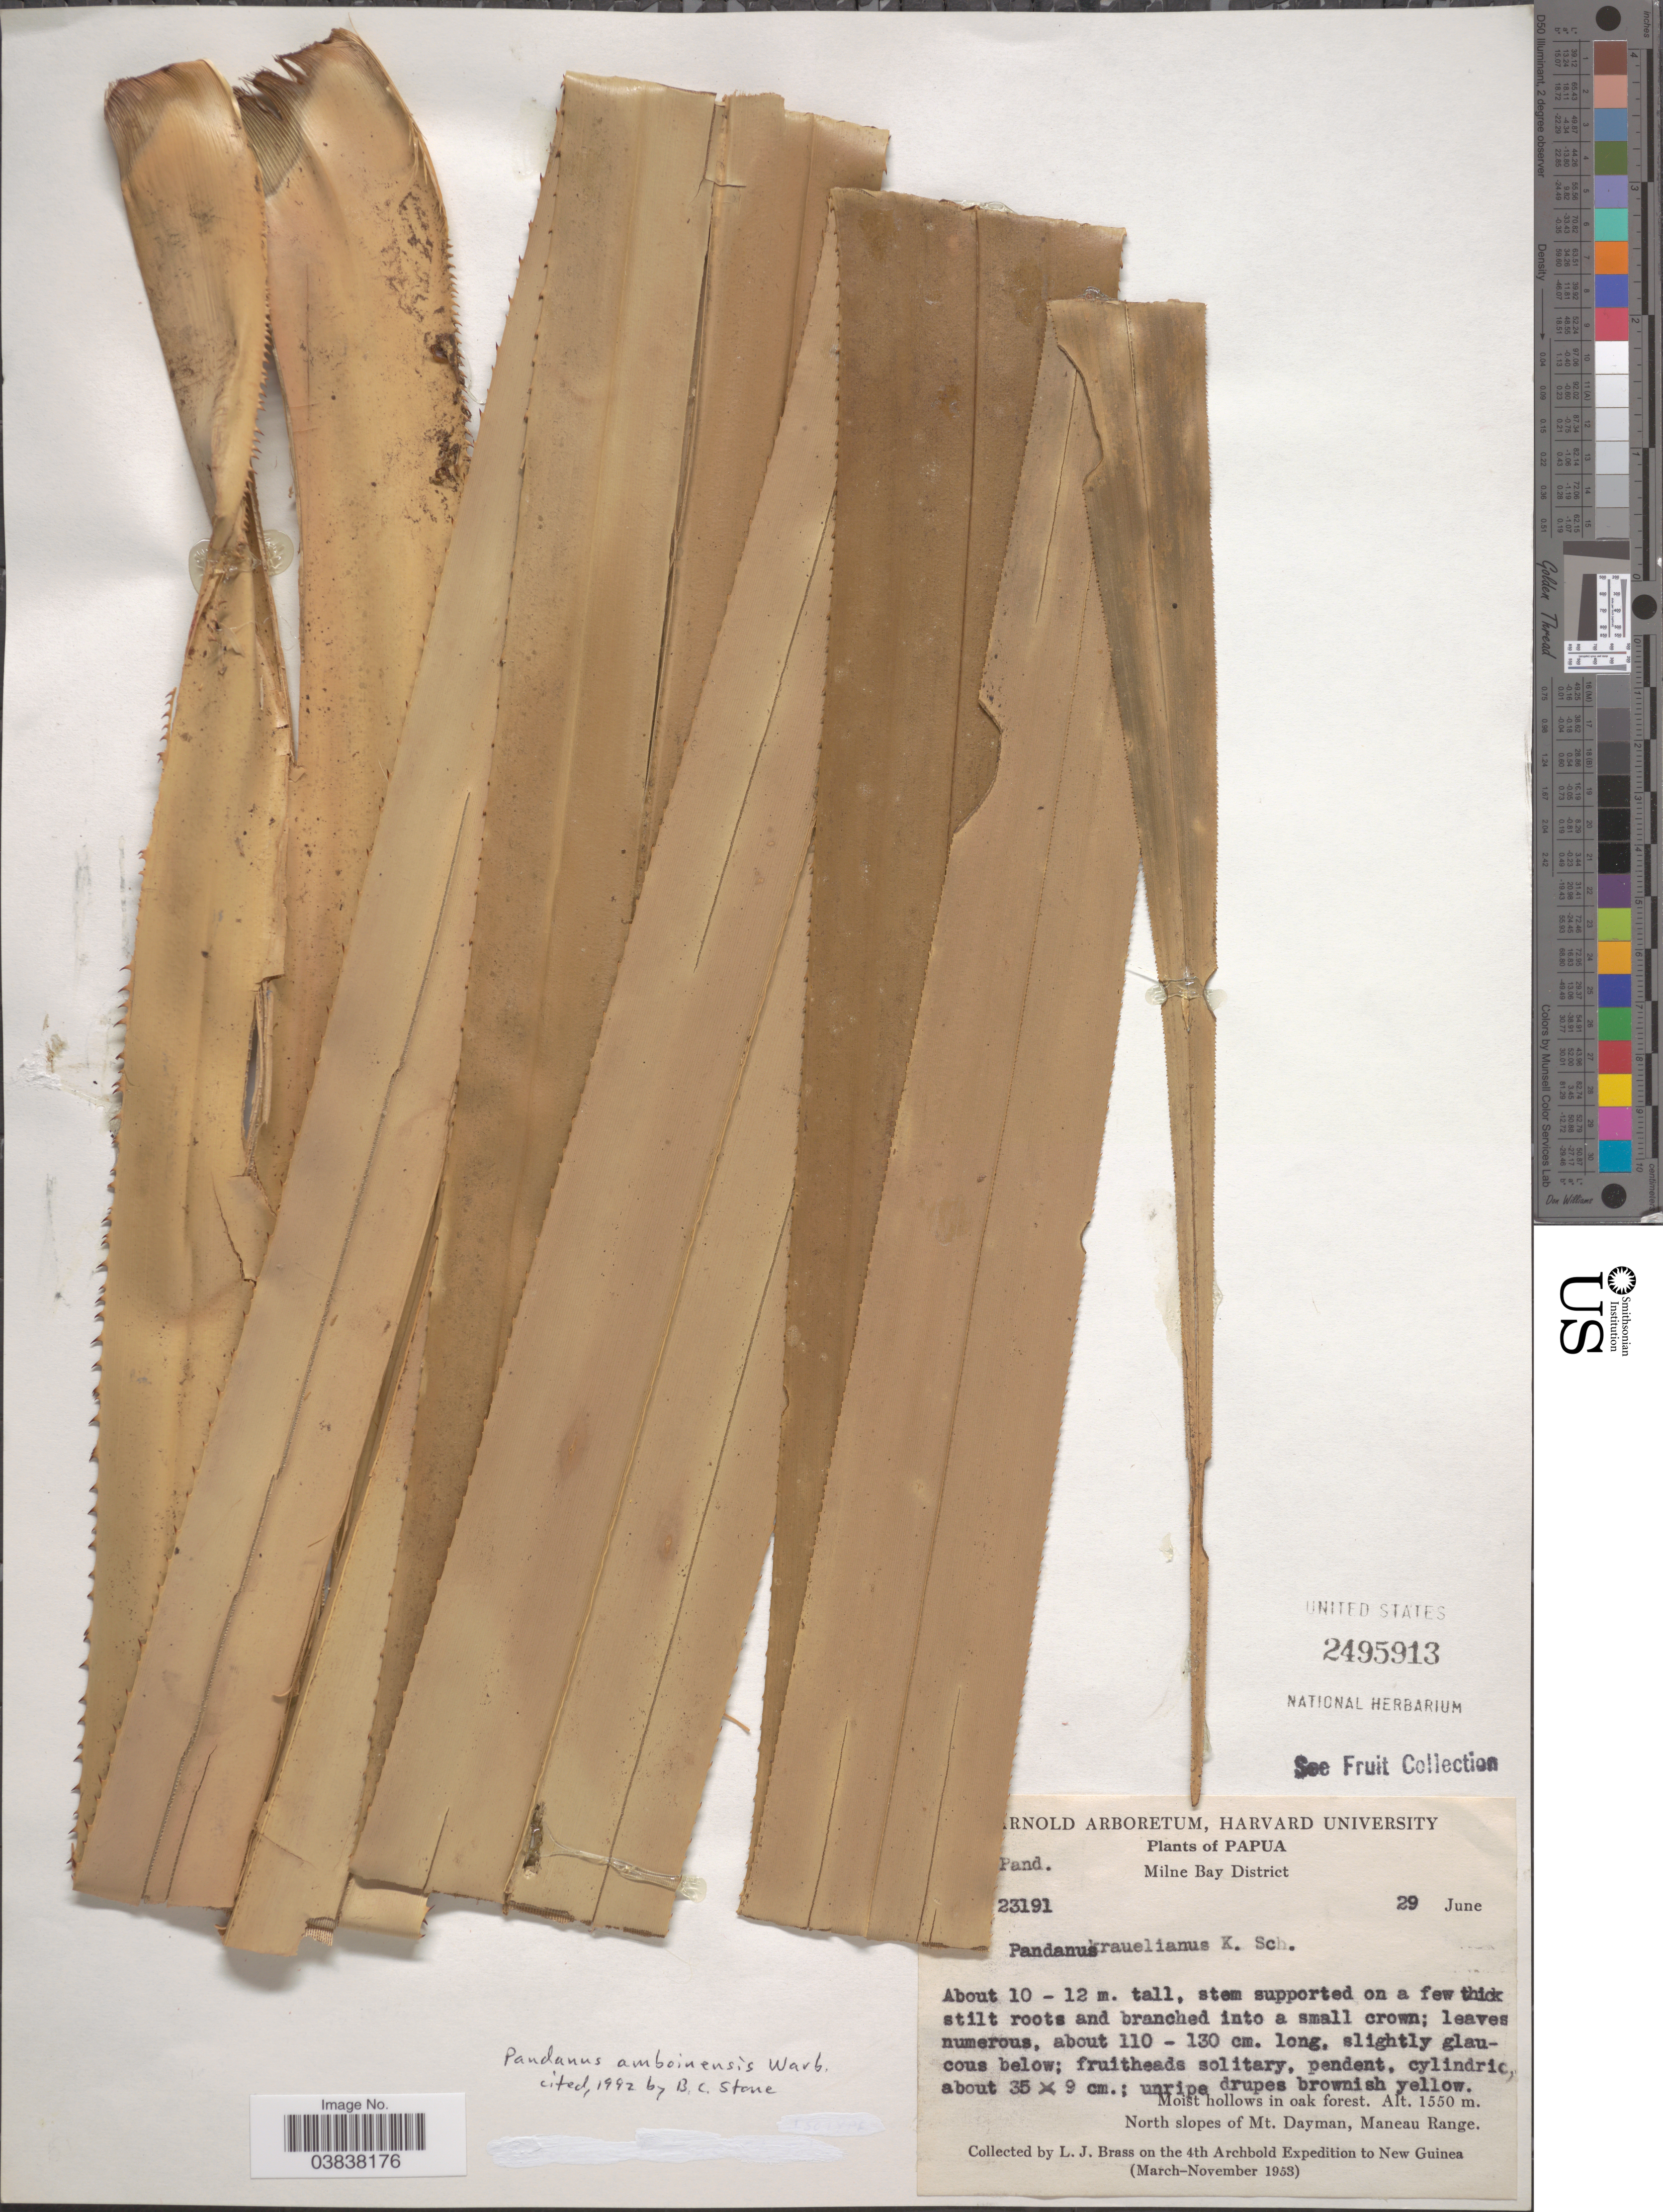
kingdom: Plantae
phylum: Tracheophyta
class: Liliopsida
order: Pandanales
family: Pandanaceae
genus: Pandanus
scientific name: Pandanus amboinensis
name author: Warb.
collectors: L. J. Brass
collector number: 23191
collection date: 1953-06-29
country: Papua New Guinea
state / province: Milne Bay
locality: Milne Bay District. North slopes of Mt. Dayman, Maneau Range. New Guinea.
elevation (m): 1550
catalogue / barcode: US 2495913